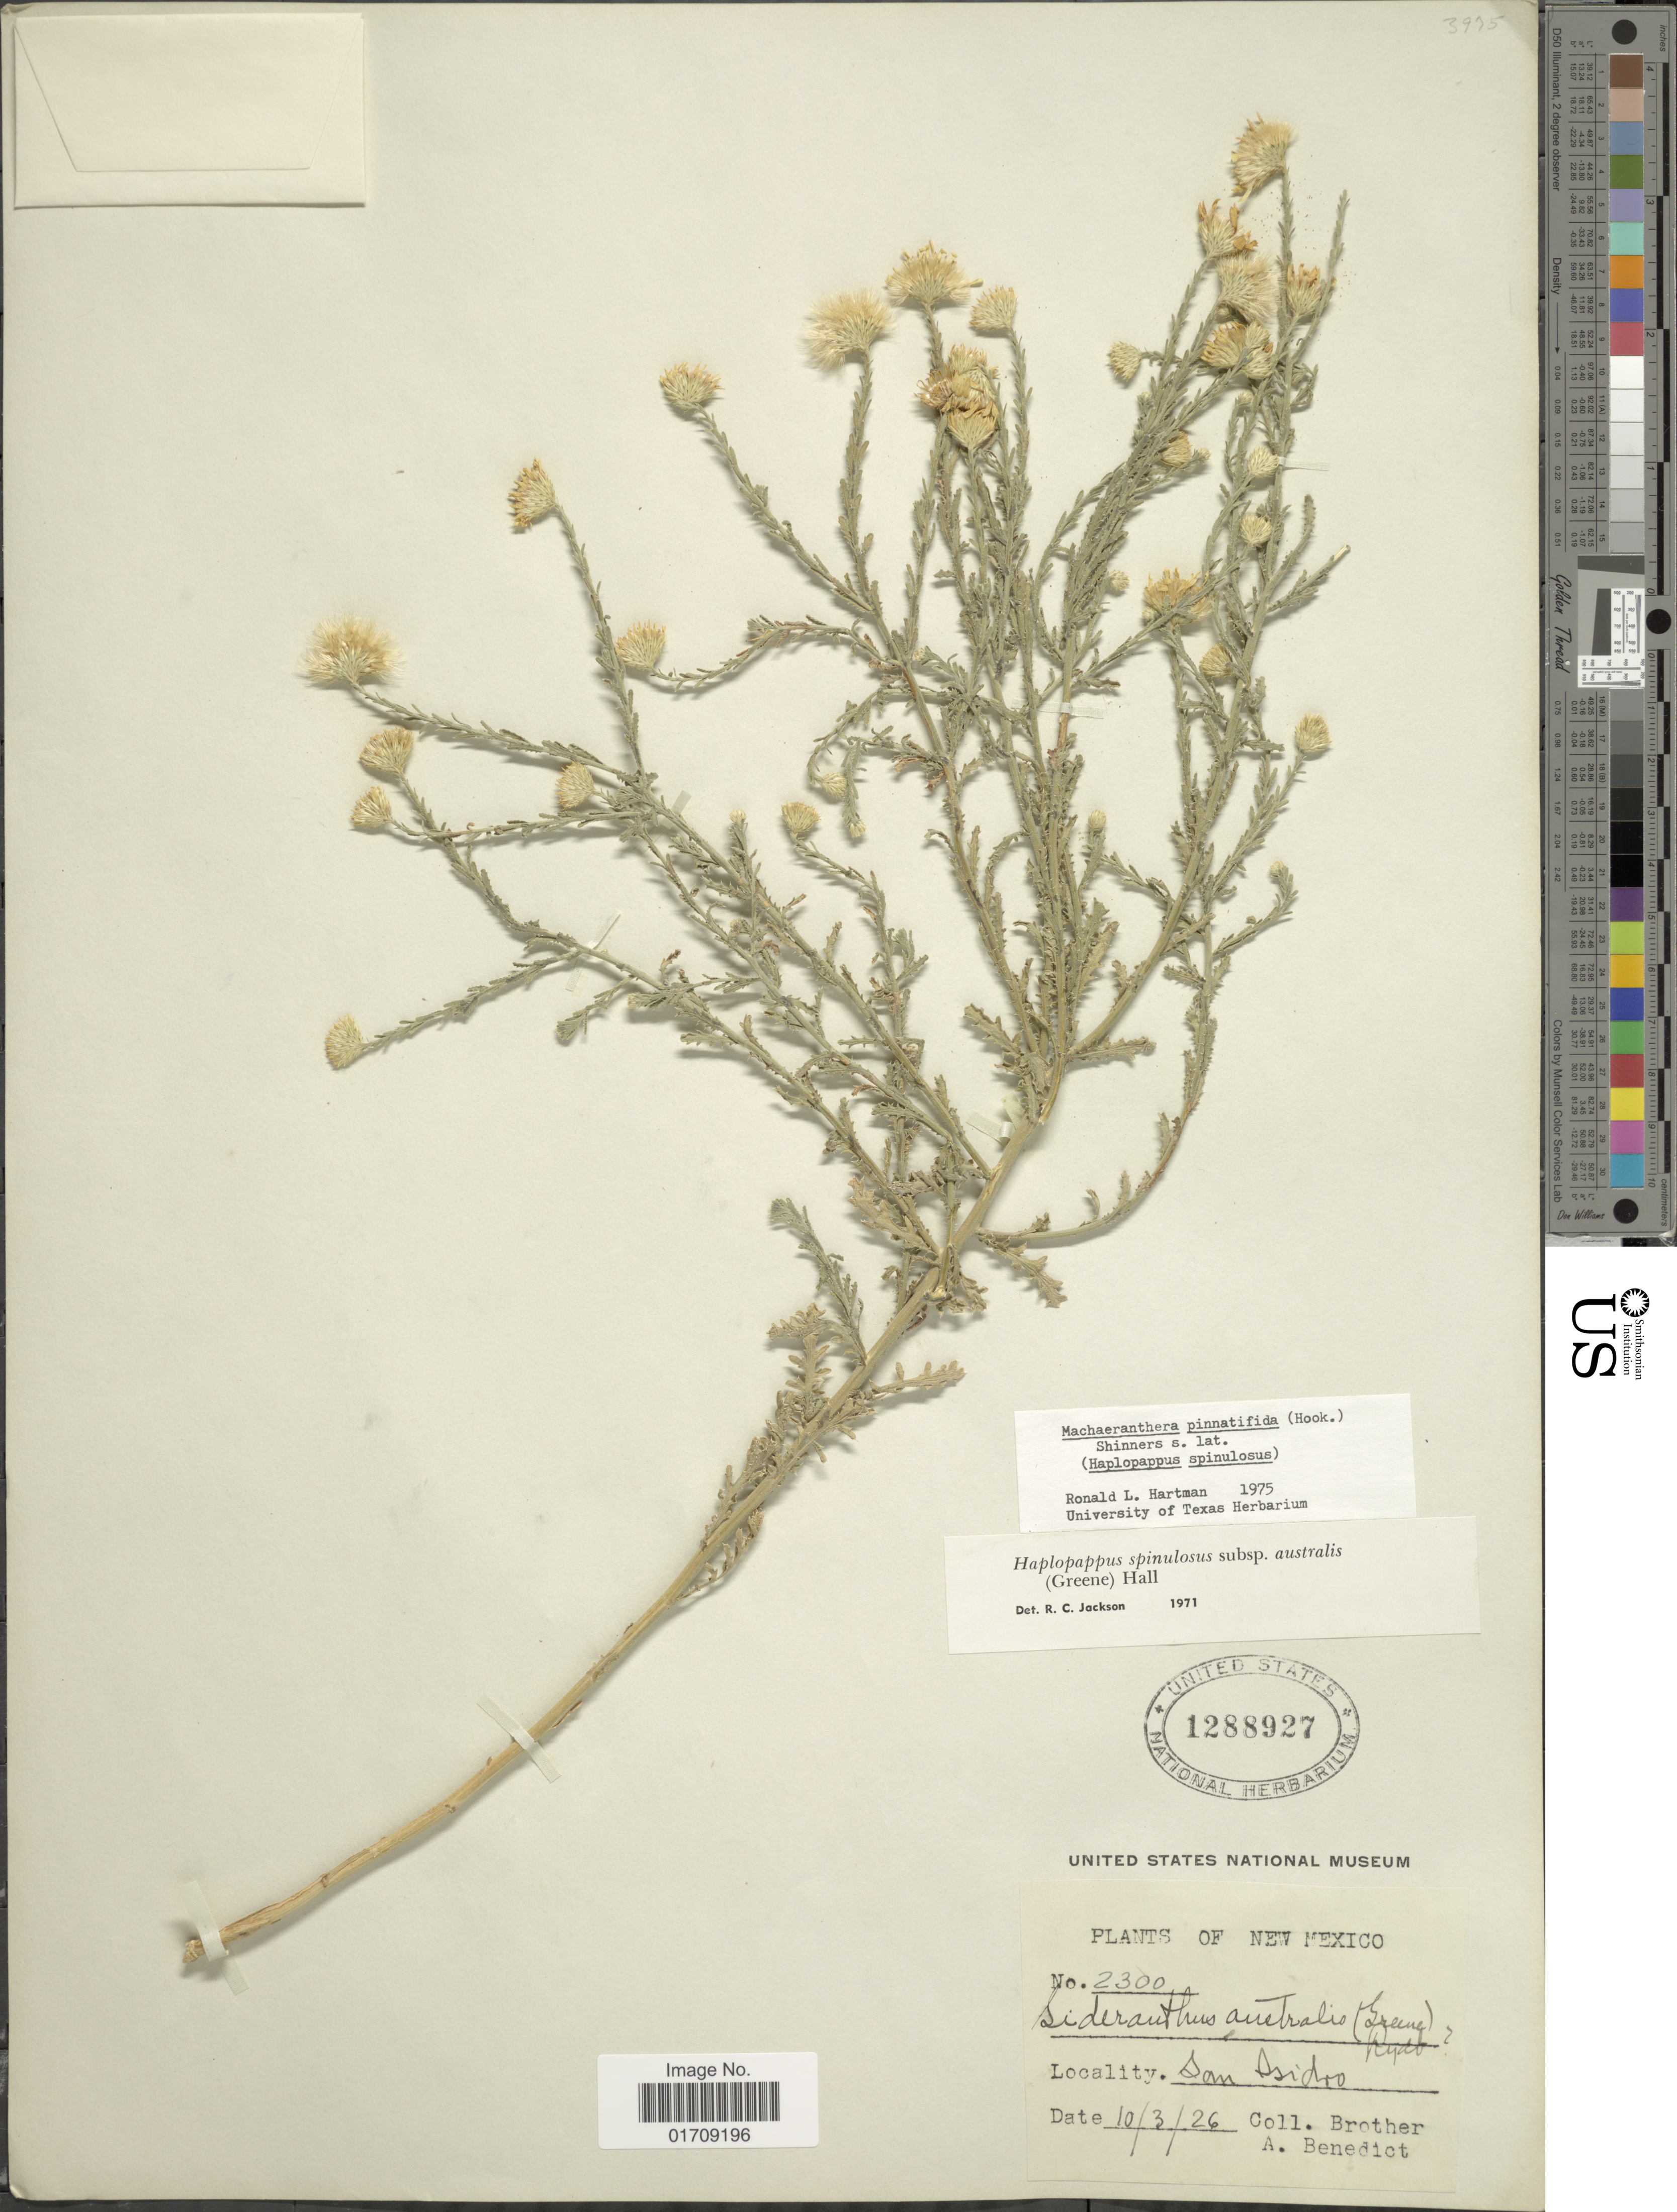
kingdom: Plantae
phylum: Tracheophyta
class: Magnoliopsida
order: Asterales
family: Asteraceae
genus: Machaeranthera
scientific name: Machaeranthera pinnatifida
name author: (Hook.) Shinners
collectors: Bro. Benedict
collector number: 2300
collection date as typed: Transcribed d/m/y: 3/10/26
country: United States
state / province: New Mexico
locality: San Isidro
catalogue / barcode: US 1288927